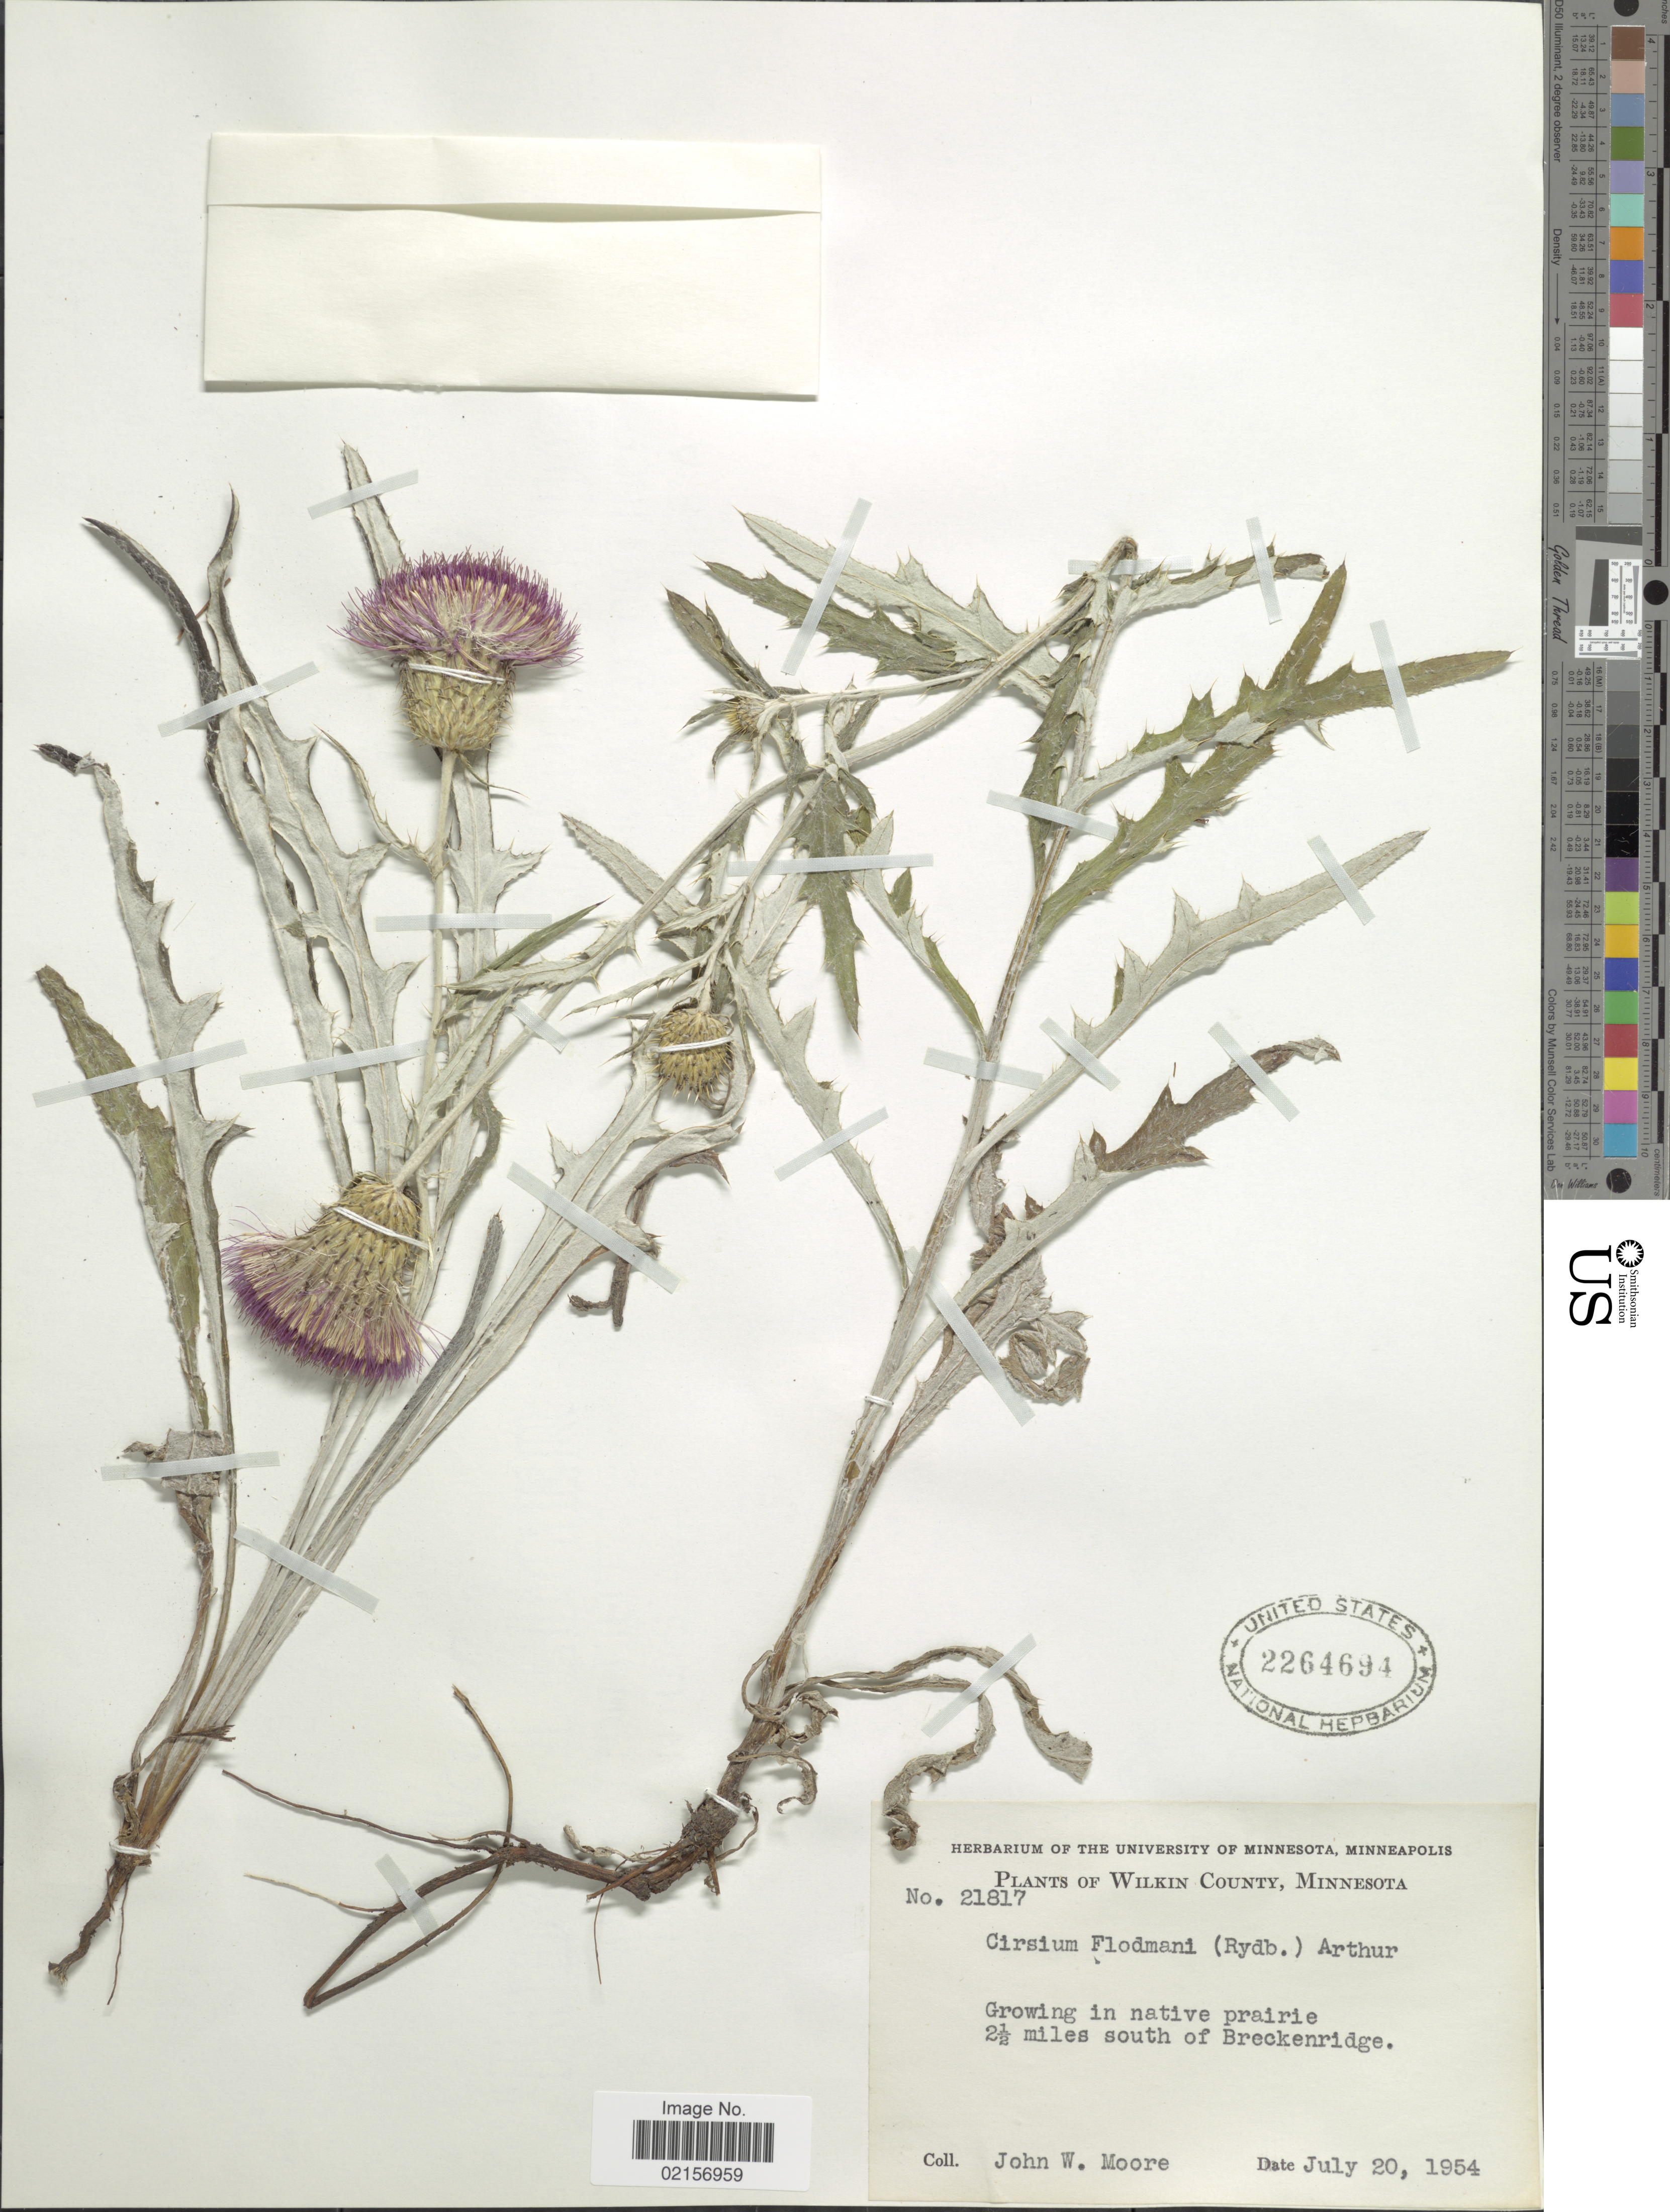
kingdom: Plantae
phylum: Tracheophyta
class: Magnoliopsida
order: Asterales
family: Asteraceae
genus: Cirsium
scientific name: Cirsium flodmanii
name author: (Rydb.) Arthur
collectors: J. Moore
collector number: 21817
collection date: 1954-07-20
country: United States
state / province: Minnesota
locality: Wilkin County, growing in native prairie, 2½ miles south of Breckenbridge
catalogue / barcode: US 2264694